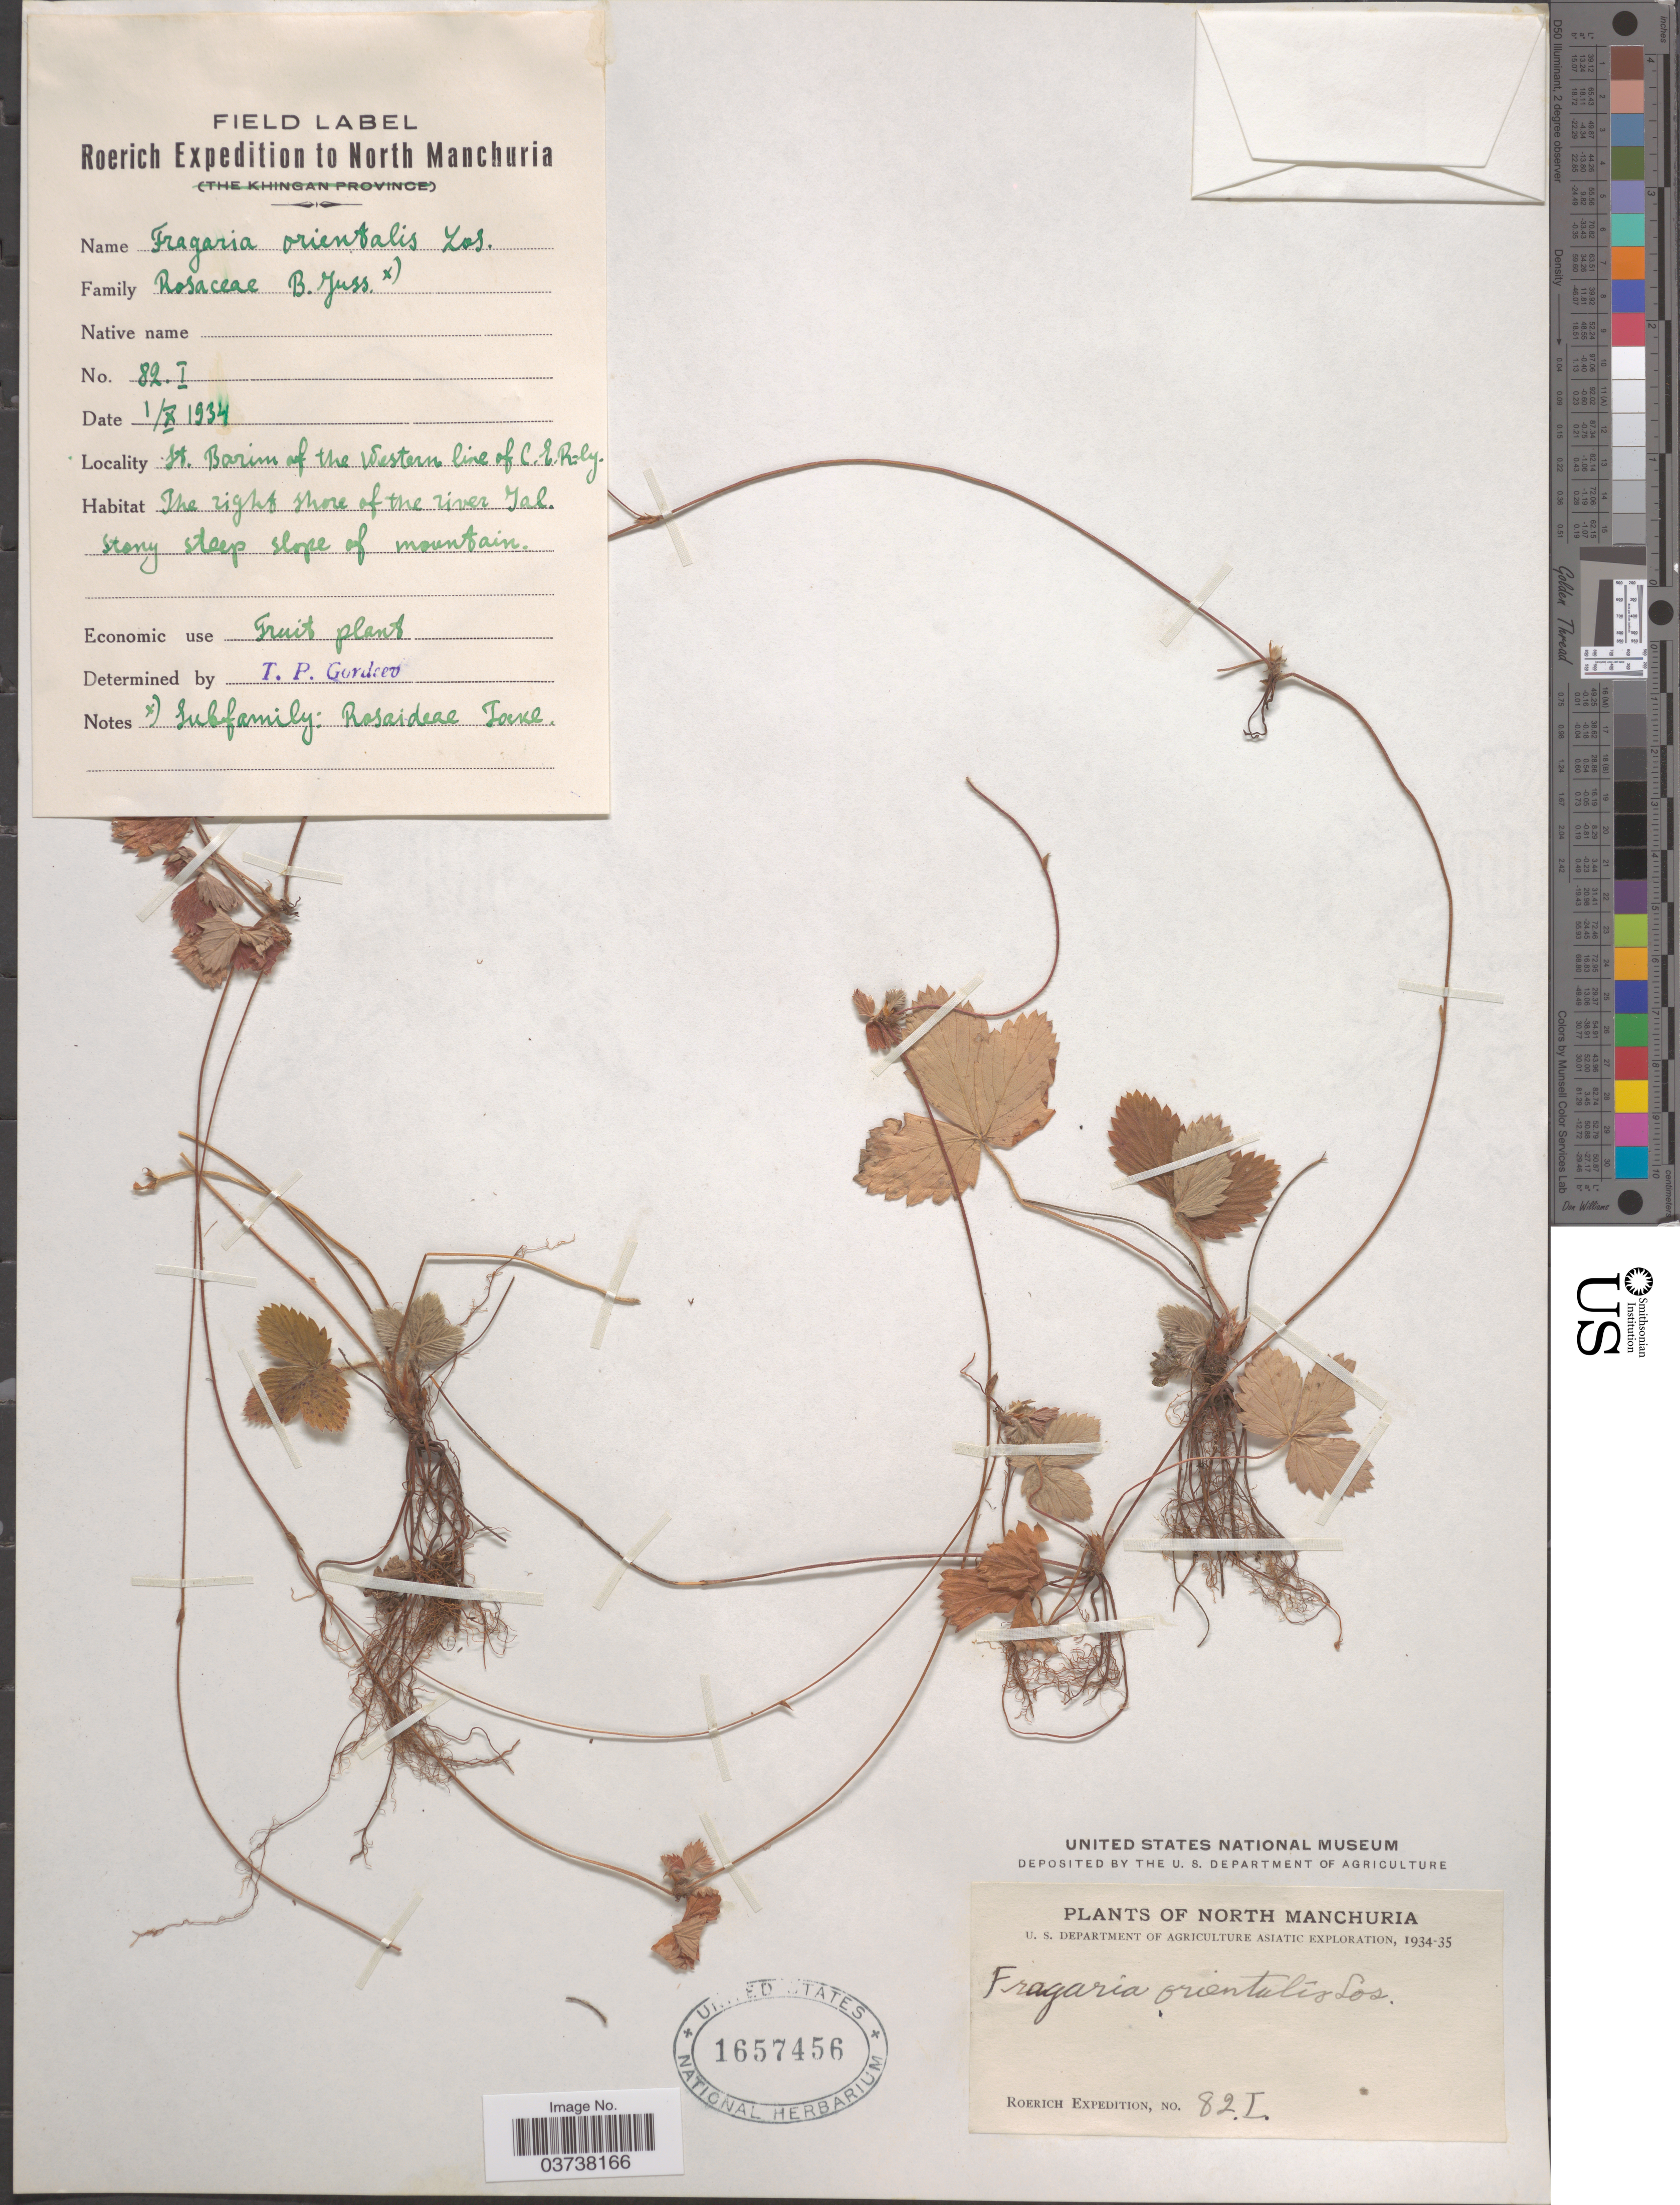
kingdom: Plantae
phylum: Tracheophyta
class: Magnoliopsida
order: Rosales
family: Rosaceae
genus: Fragaria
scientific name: Fragaria orientalis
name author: Losinsk.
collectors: Roerich Expedition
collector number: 82I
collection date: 1934-10-01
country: China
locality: North Manchuria. St. Barim of the Western line of C.I.R.ly (Chinese Eastern Railway). The right shore of the river Yal.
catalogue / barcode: US 1657456